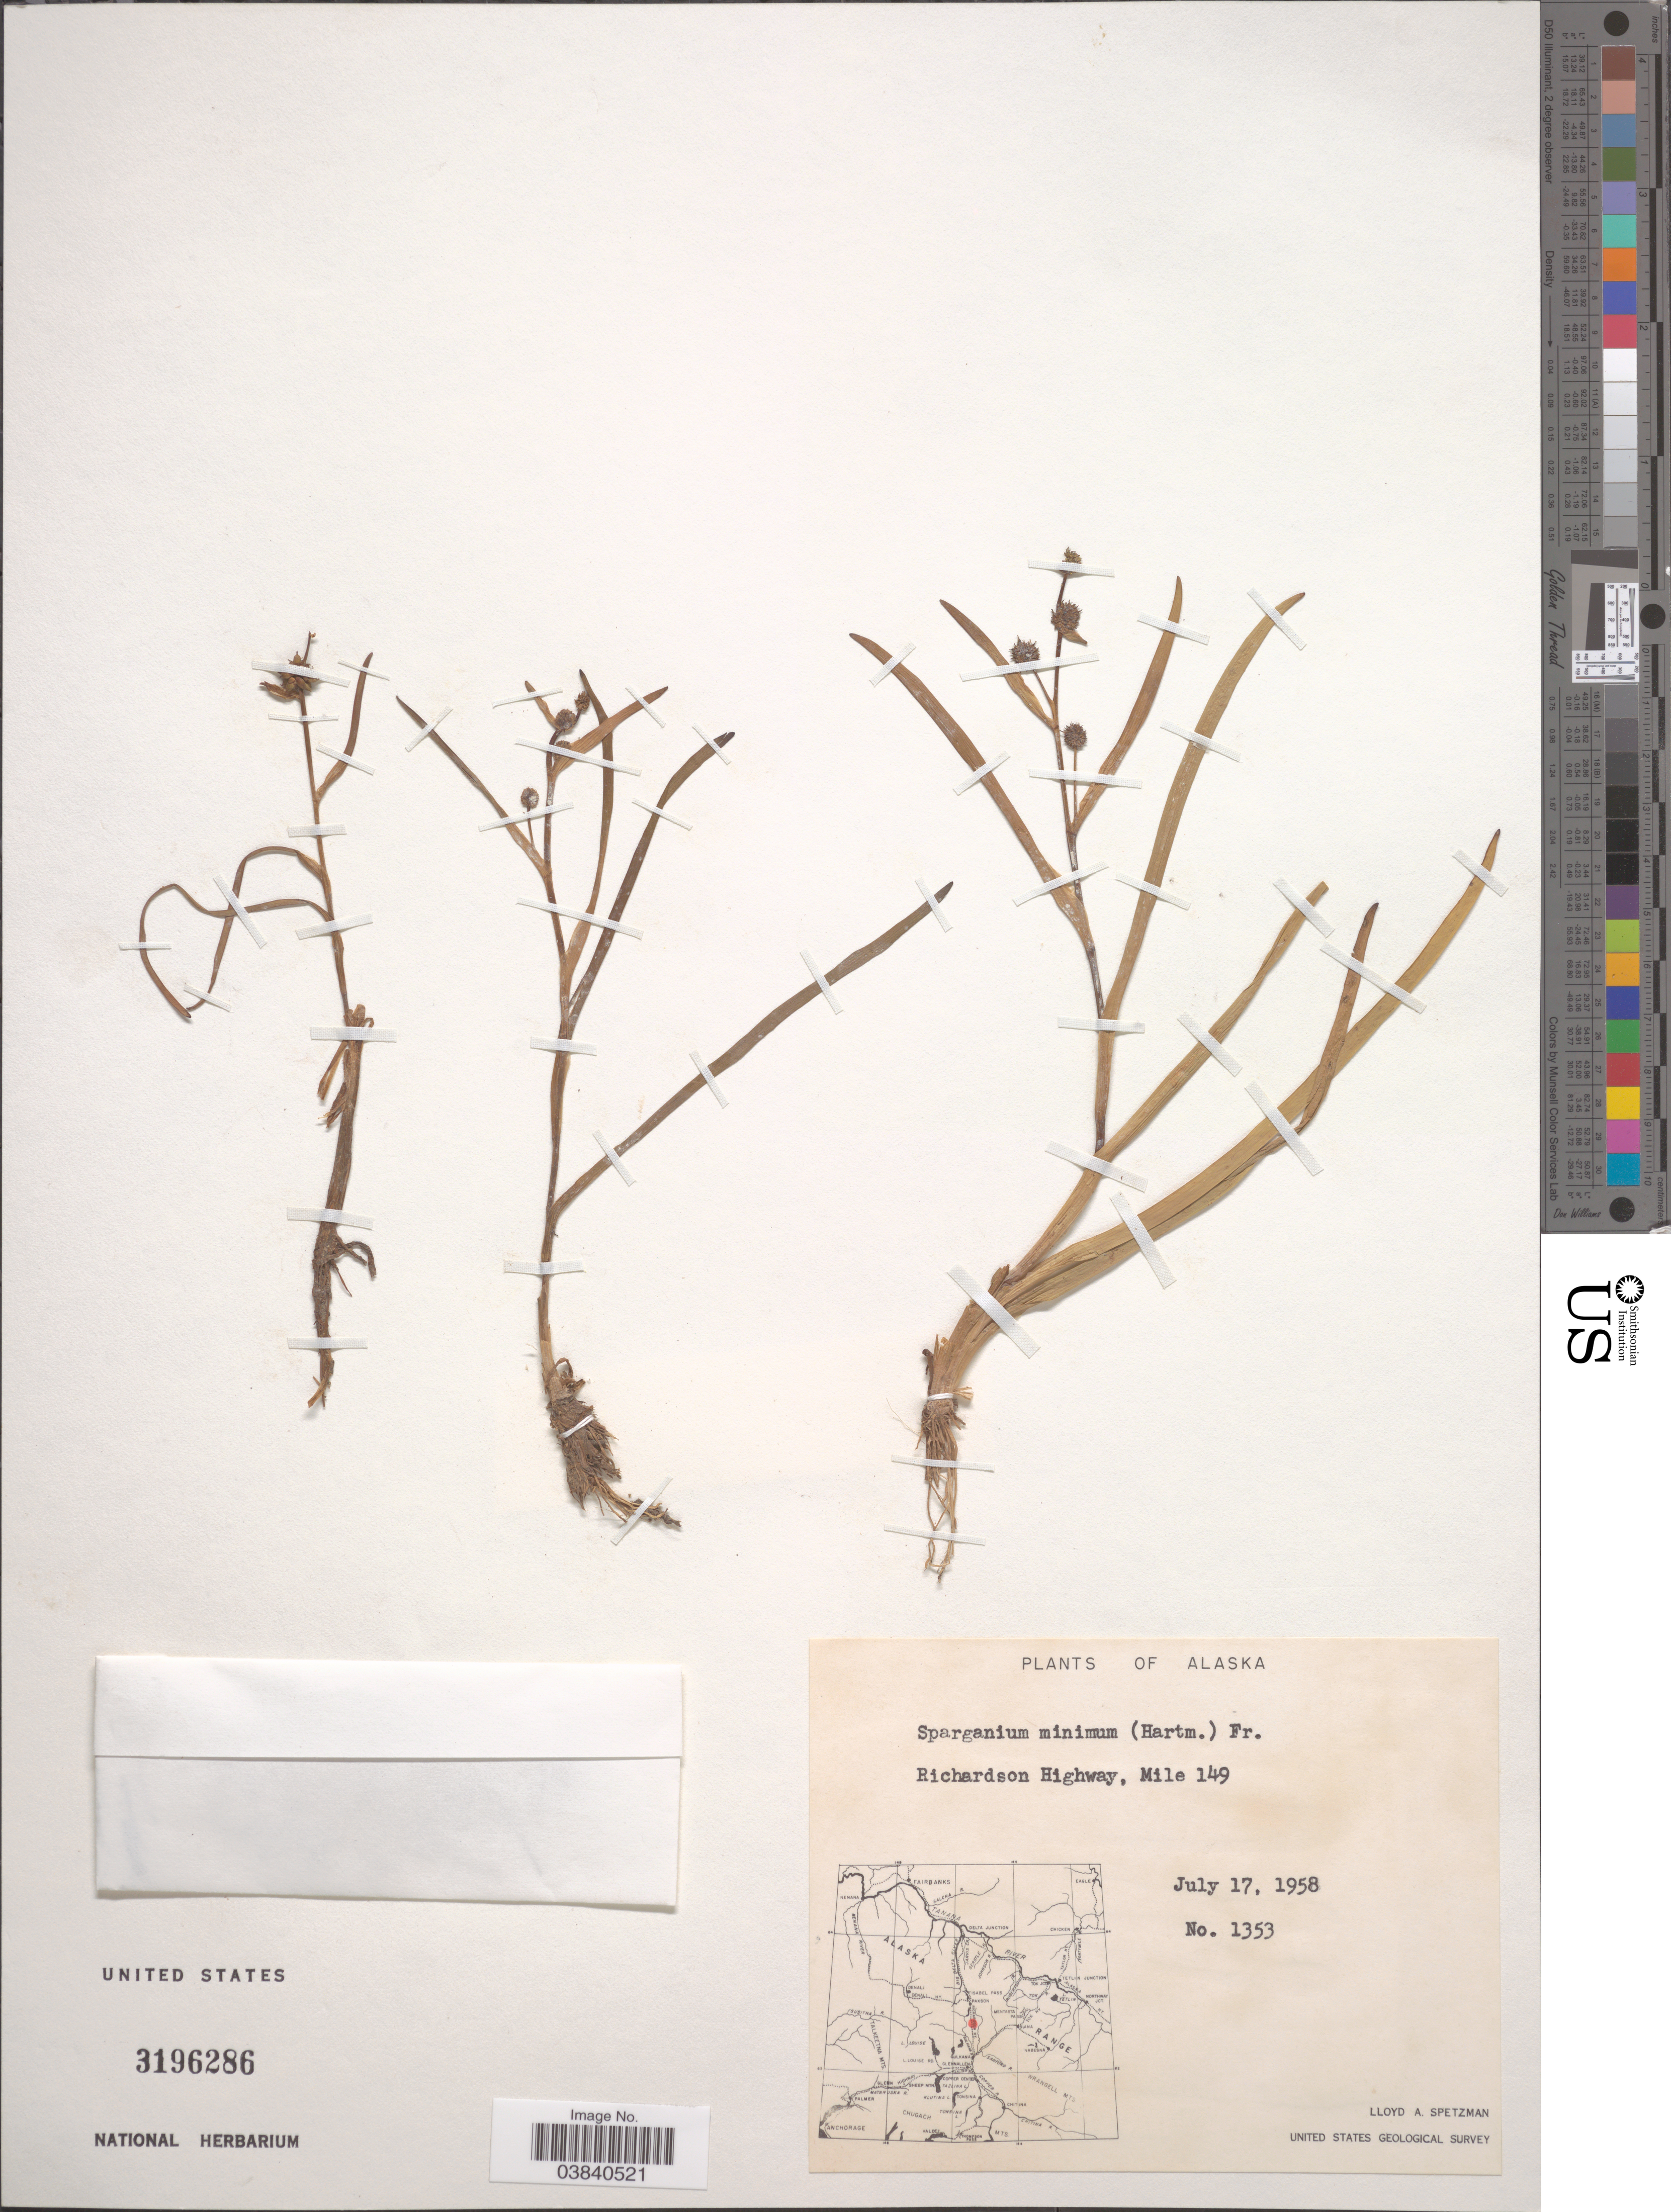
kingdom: Plantae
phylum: Tracheophyta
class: Liliopsida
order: Poales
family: Typhaceae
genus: Sparganium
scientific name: Sparganium minimum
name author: Wallr.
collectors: L. Spetzman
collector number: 1353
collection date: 1958-07-17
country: United States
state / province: Alaska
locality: Richardson Highway Mile 149.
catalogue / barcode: US 3196286